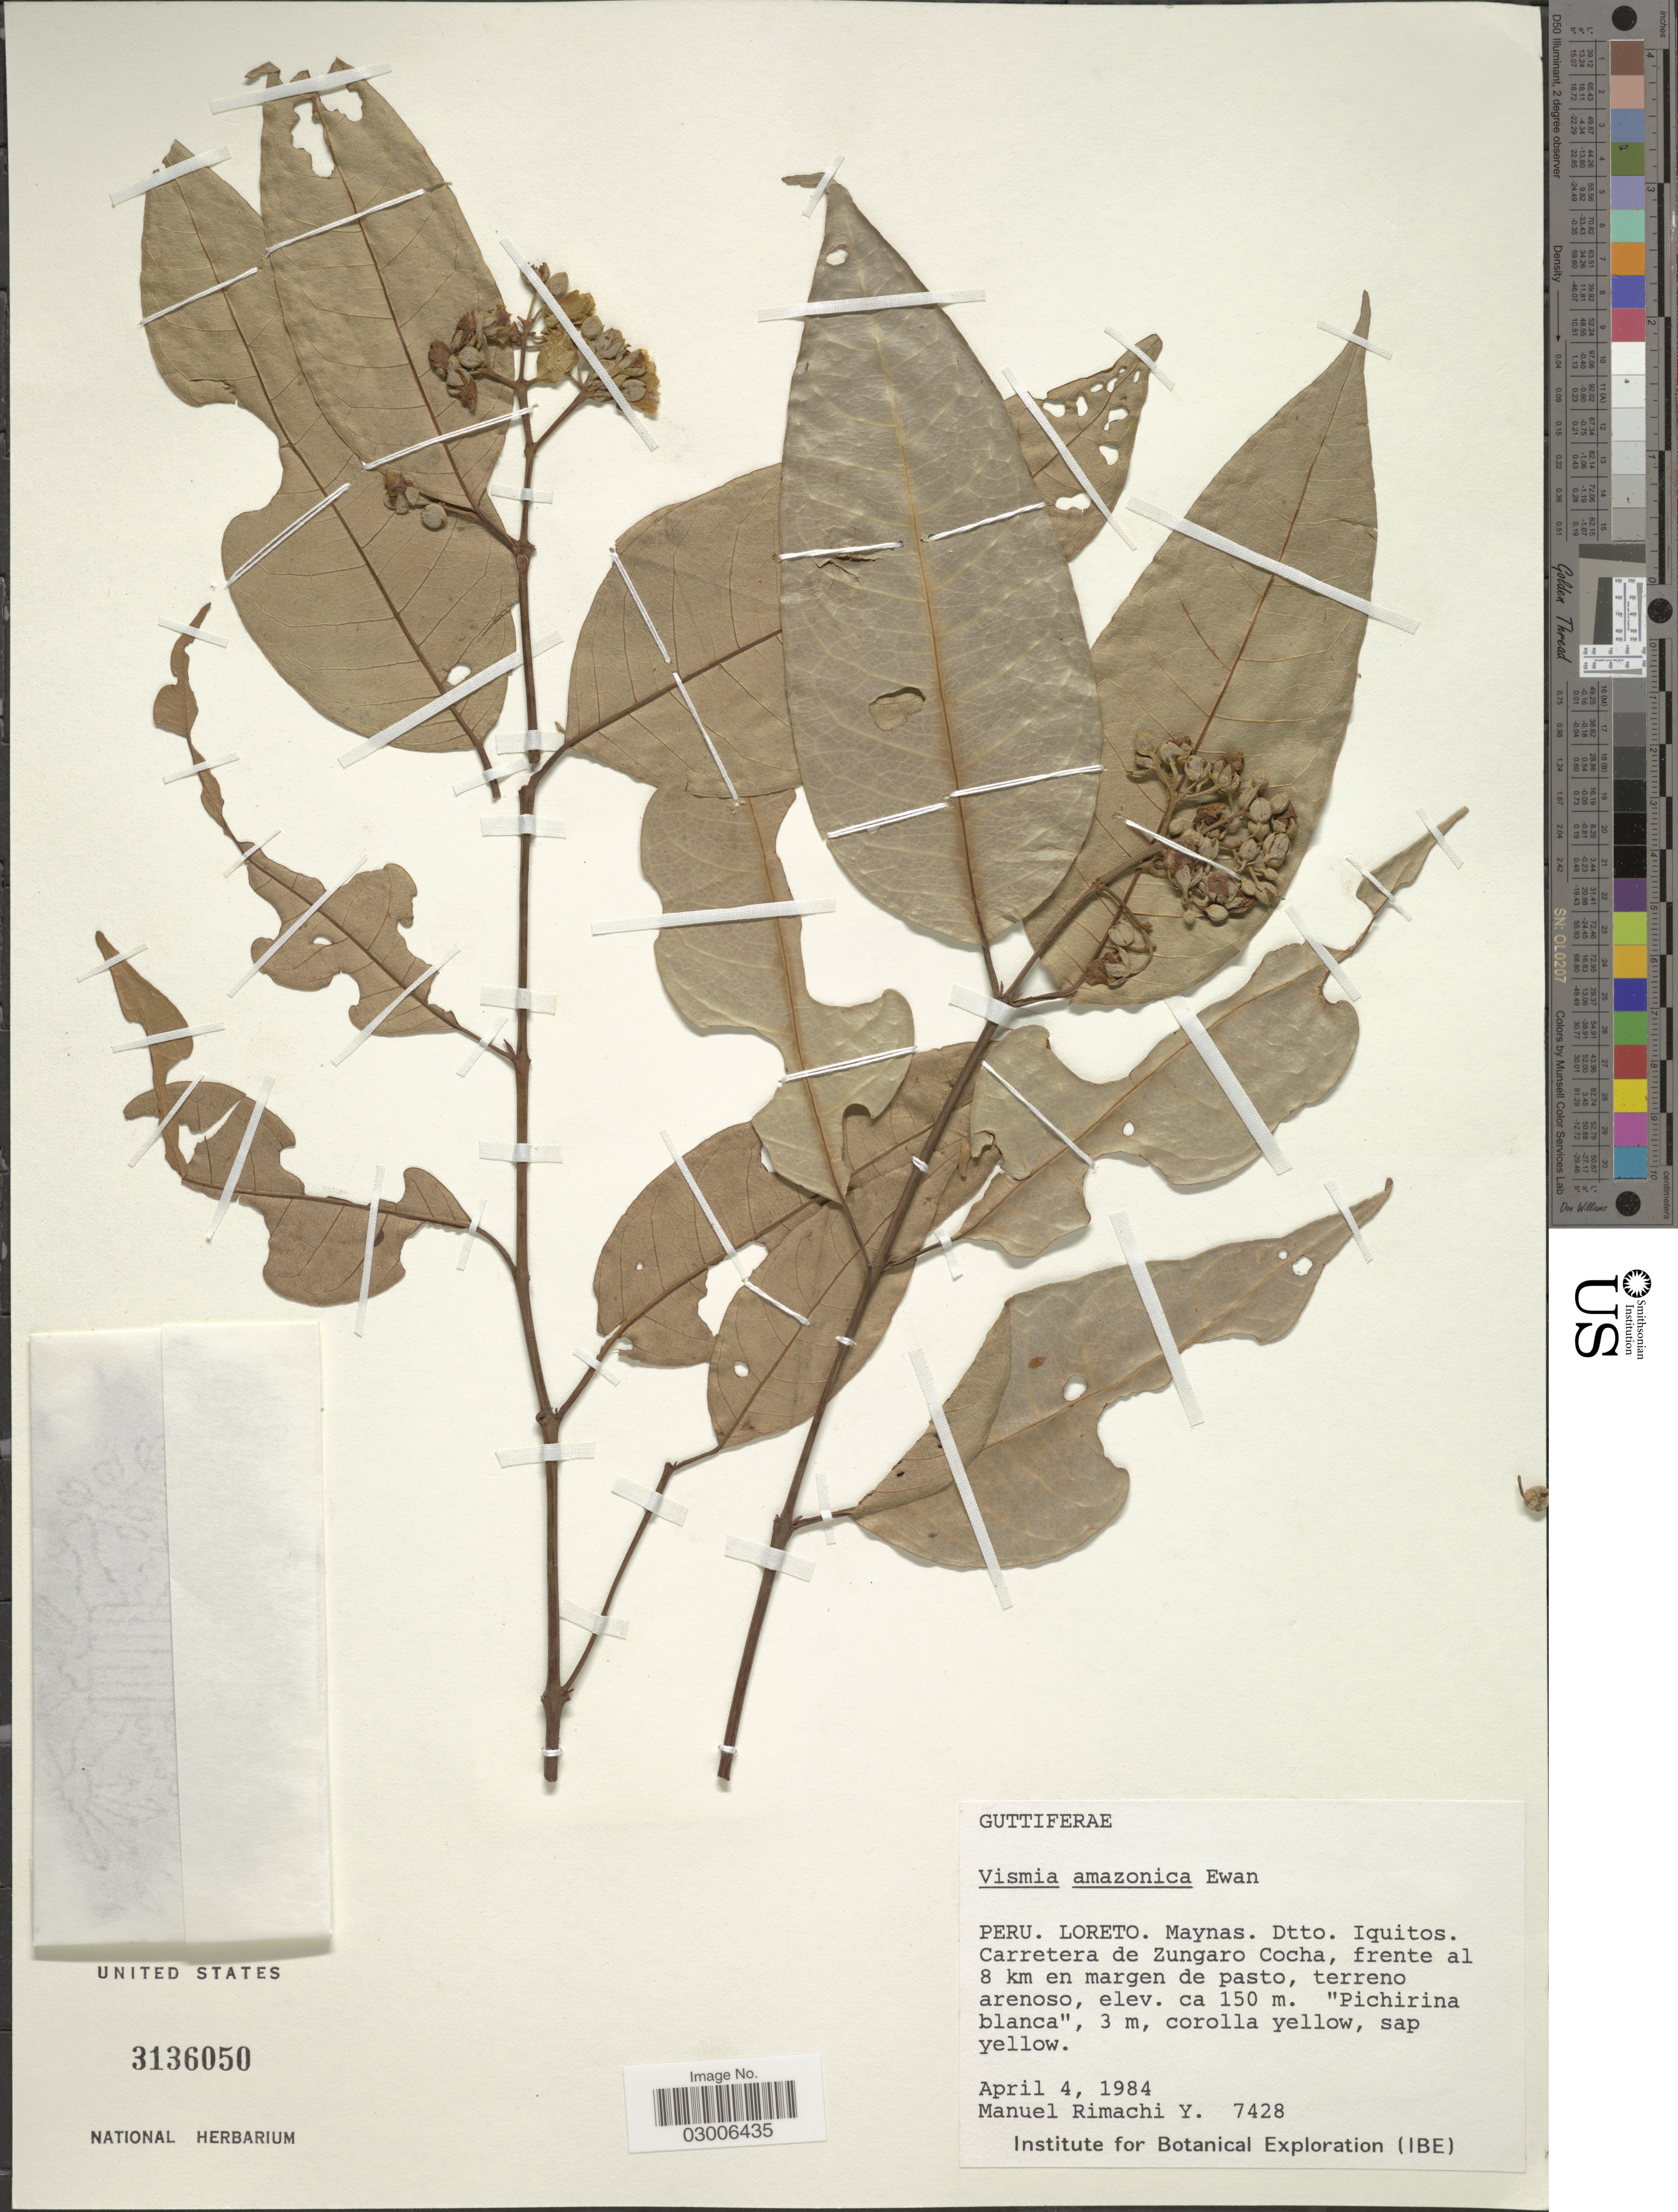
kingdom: Plantae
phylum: Tracheophyta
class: Magnoliopsida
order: Malpighiales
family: Hypericaceae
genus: Vismia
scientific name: Vismia amazonica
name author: Ewan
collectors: M. Rimachi Y.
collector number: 7428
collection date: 1984-04-04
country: Peru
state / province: Loreto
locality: Maynas, Dtto. Iquitos, Carretera de Zungaro Cocha, frente al 8 km en margen de pasto.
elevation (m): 150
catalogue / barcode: US 3136050